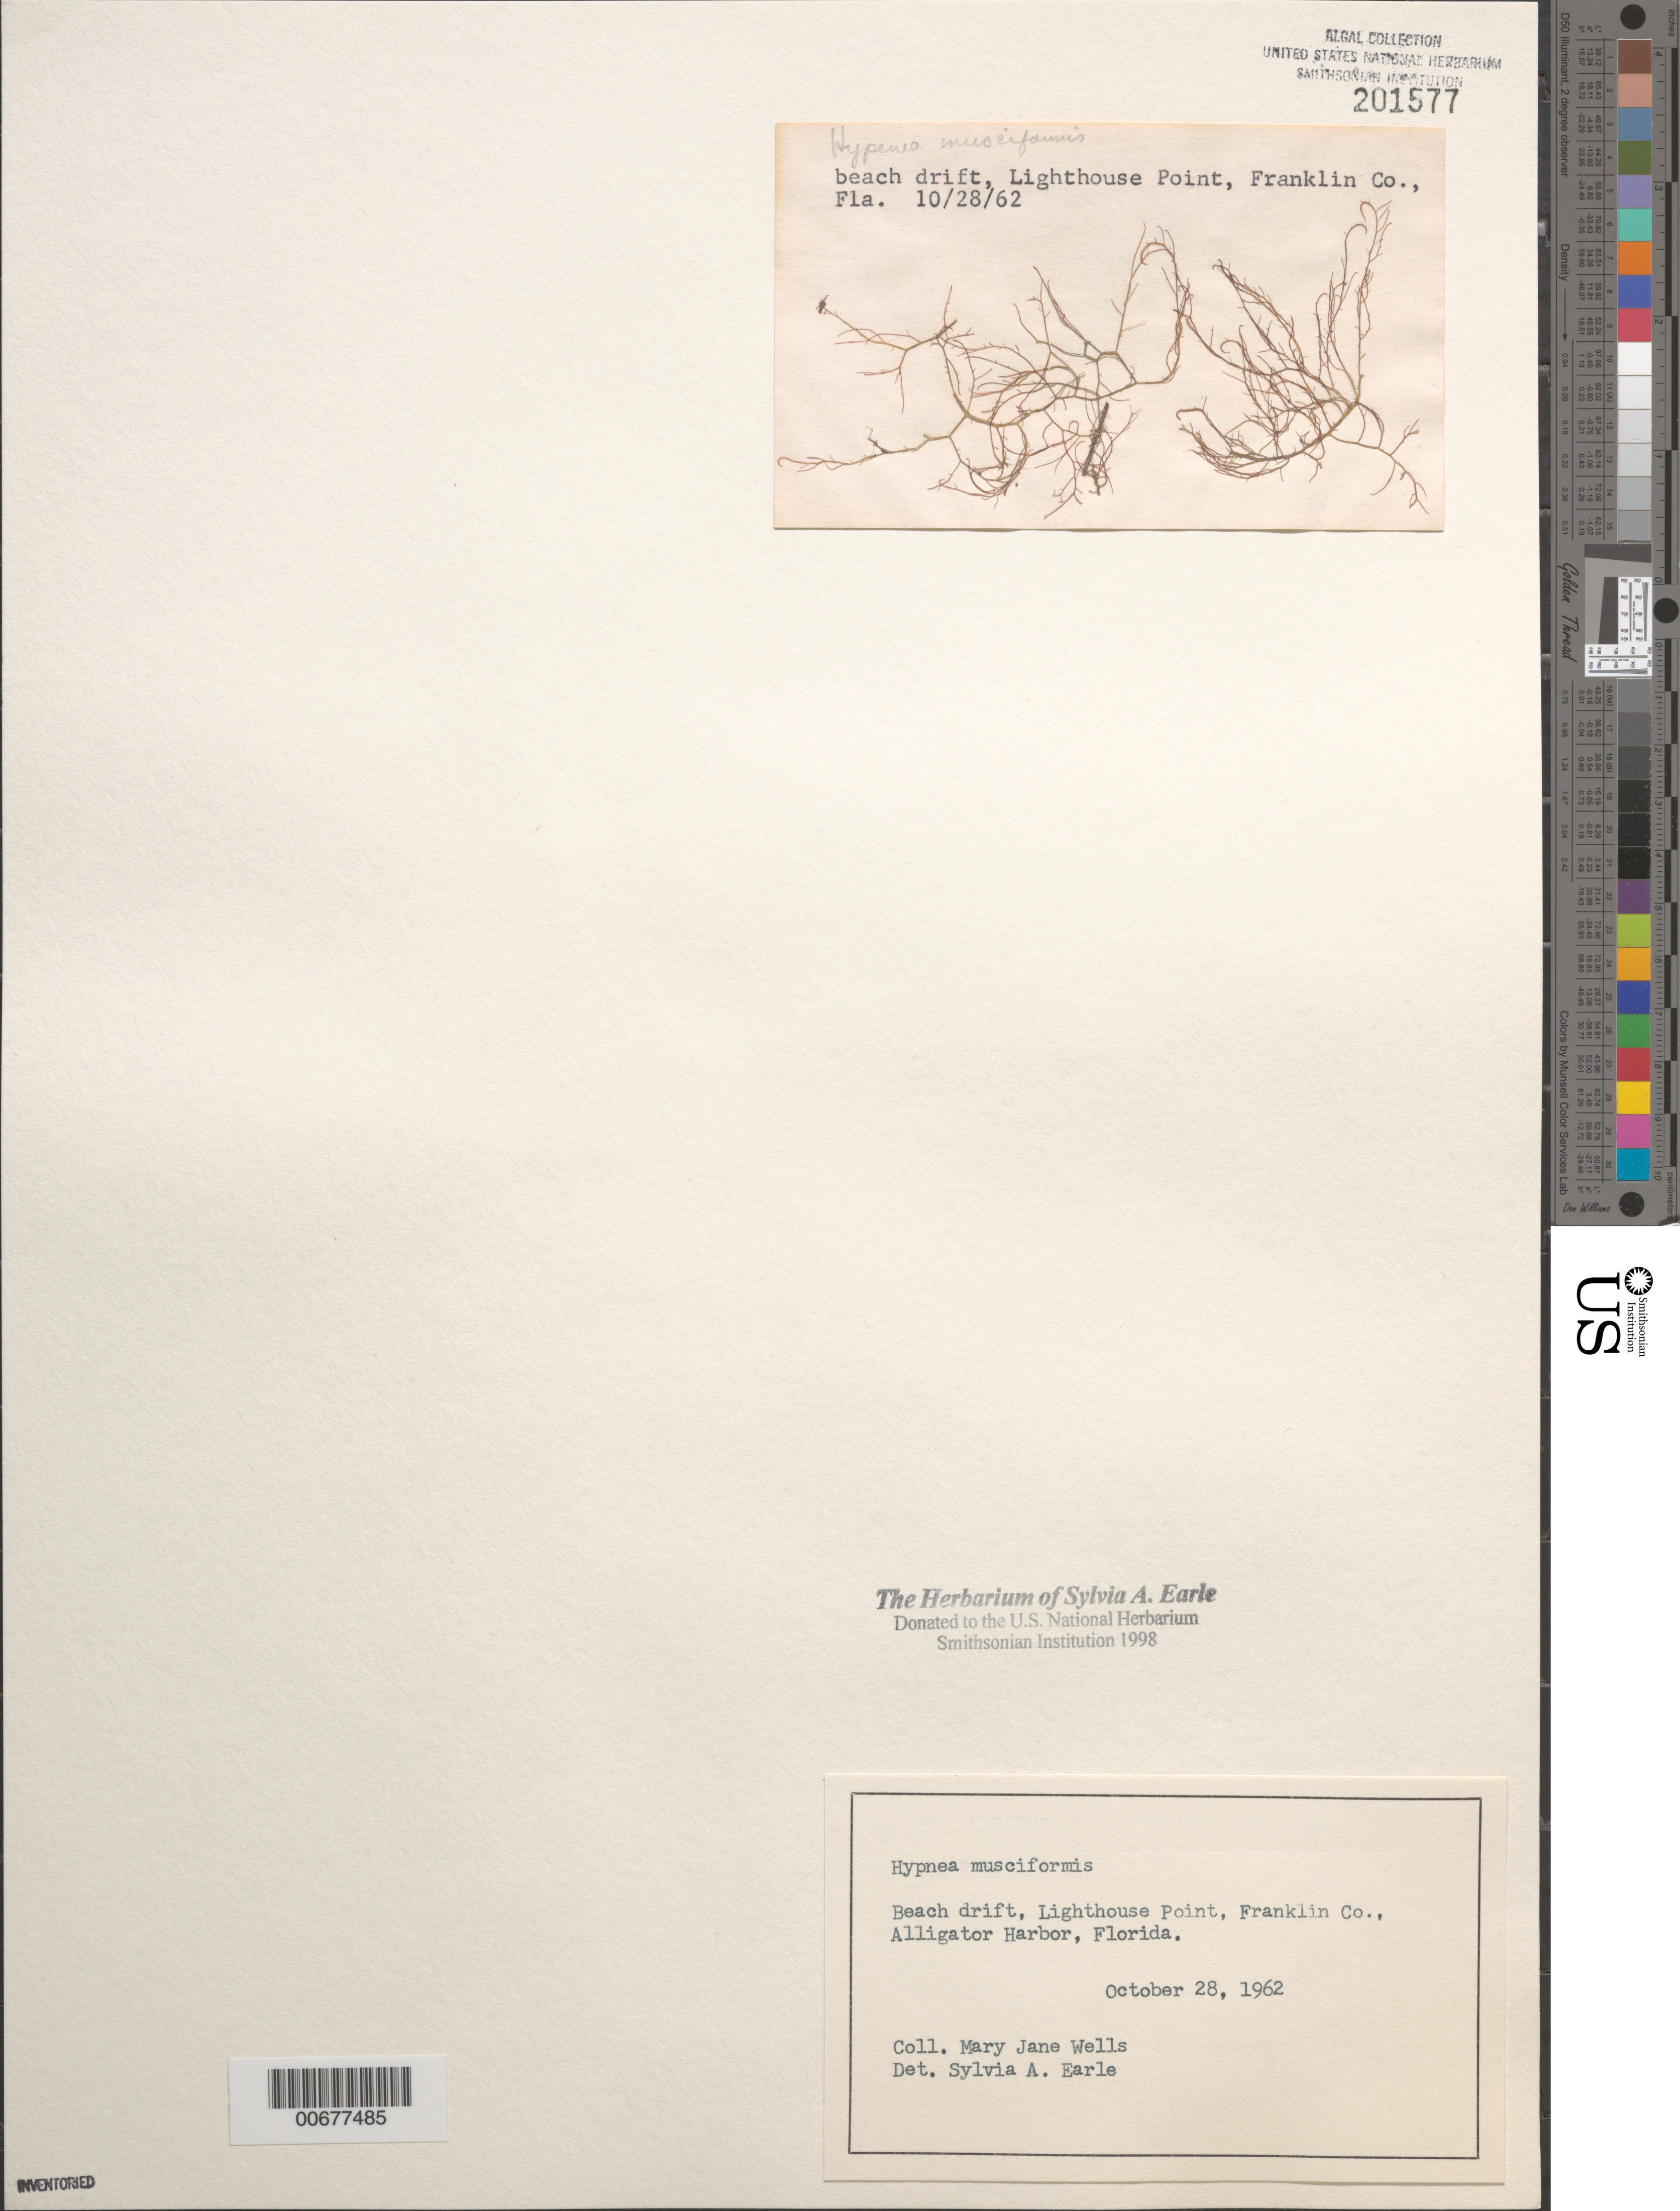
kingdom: Plantae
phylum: Rhodophyta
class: Florideophyceae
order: Gigartinales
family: Cystocloniaceae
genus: Hypnea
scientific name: Hypnea musciformis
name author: (Wulfen) J.V.Lamouroux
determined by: Earle, S. A.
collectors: M. Wells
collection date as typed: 28 Oct 1962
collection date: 1962-10-28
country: United States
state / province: Florida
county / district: Franklin County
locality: Lighthouse Point, Alligator Harbor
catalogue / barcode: US 201577